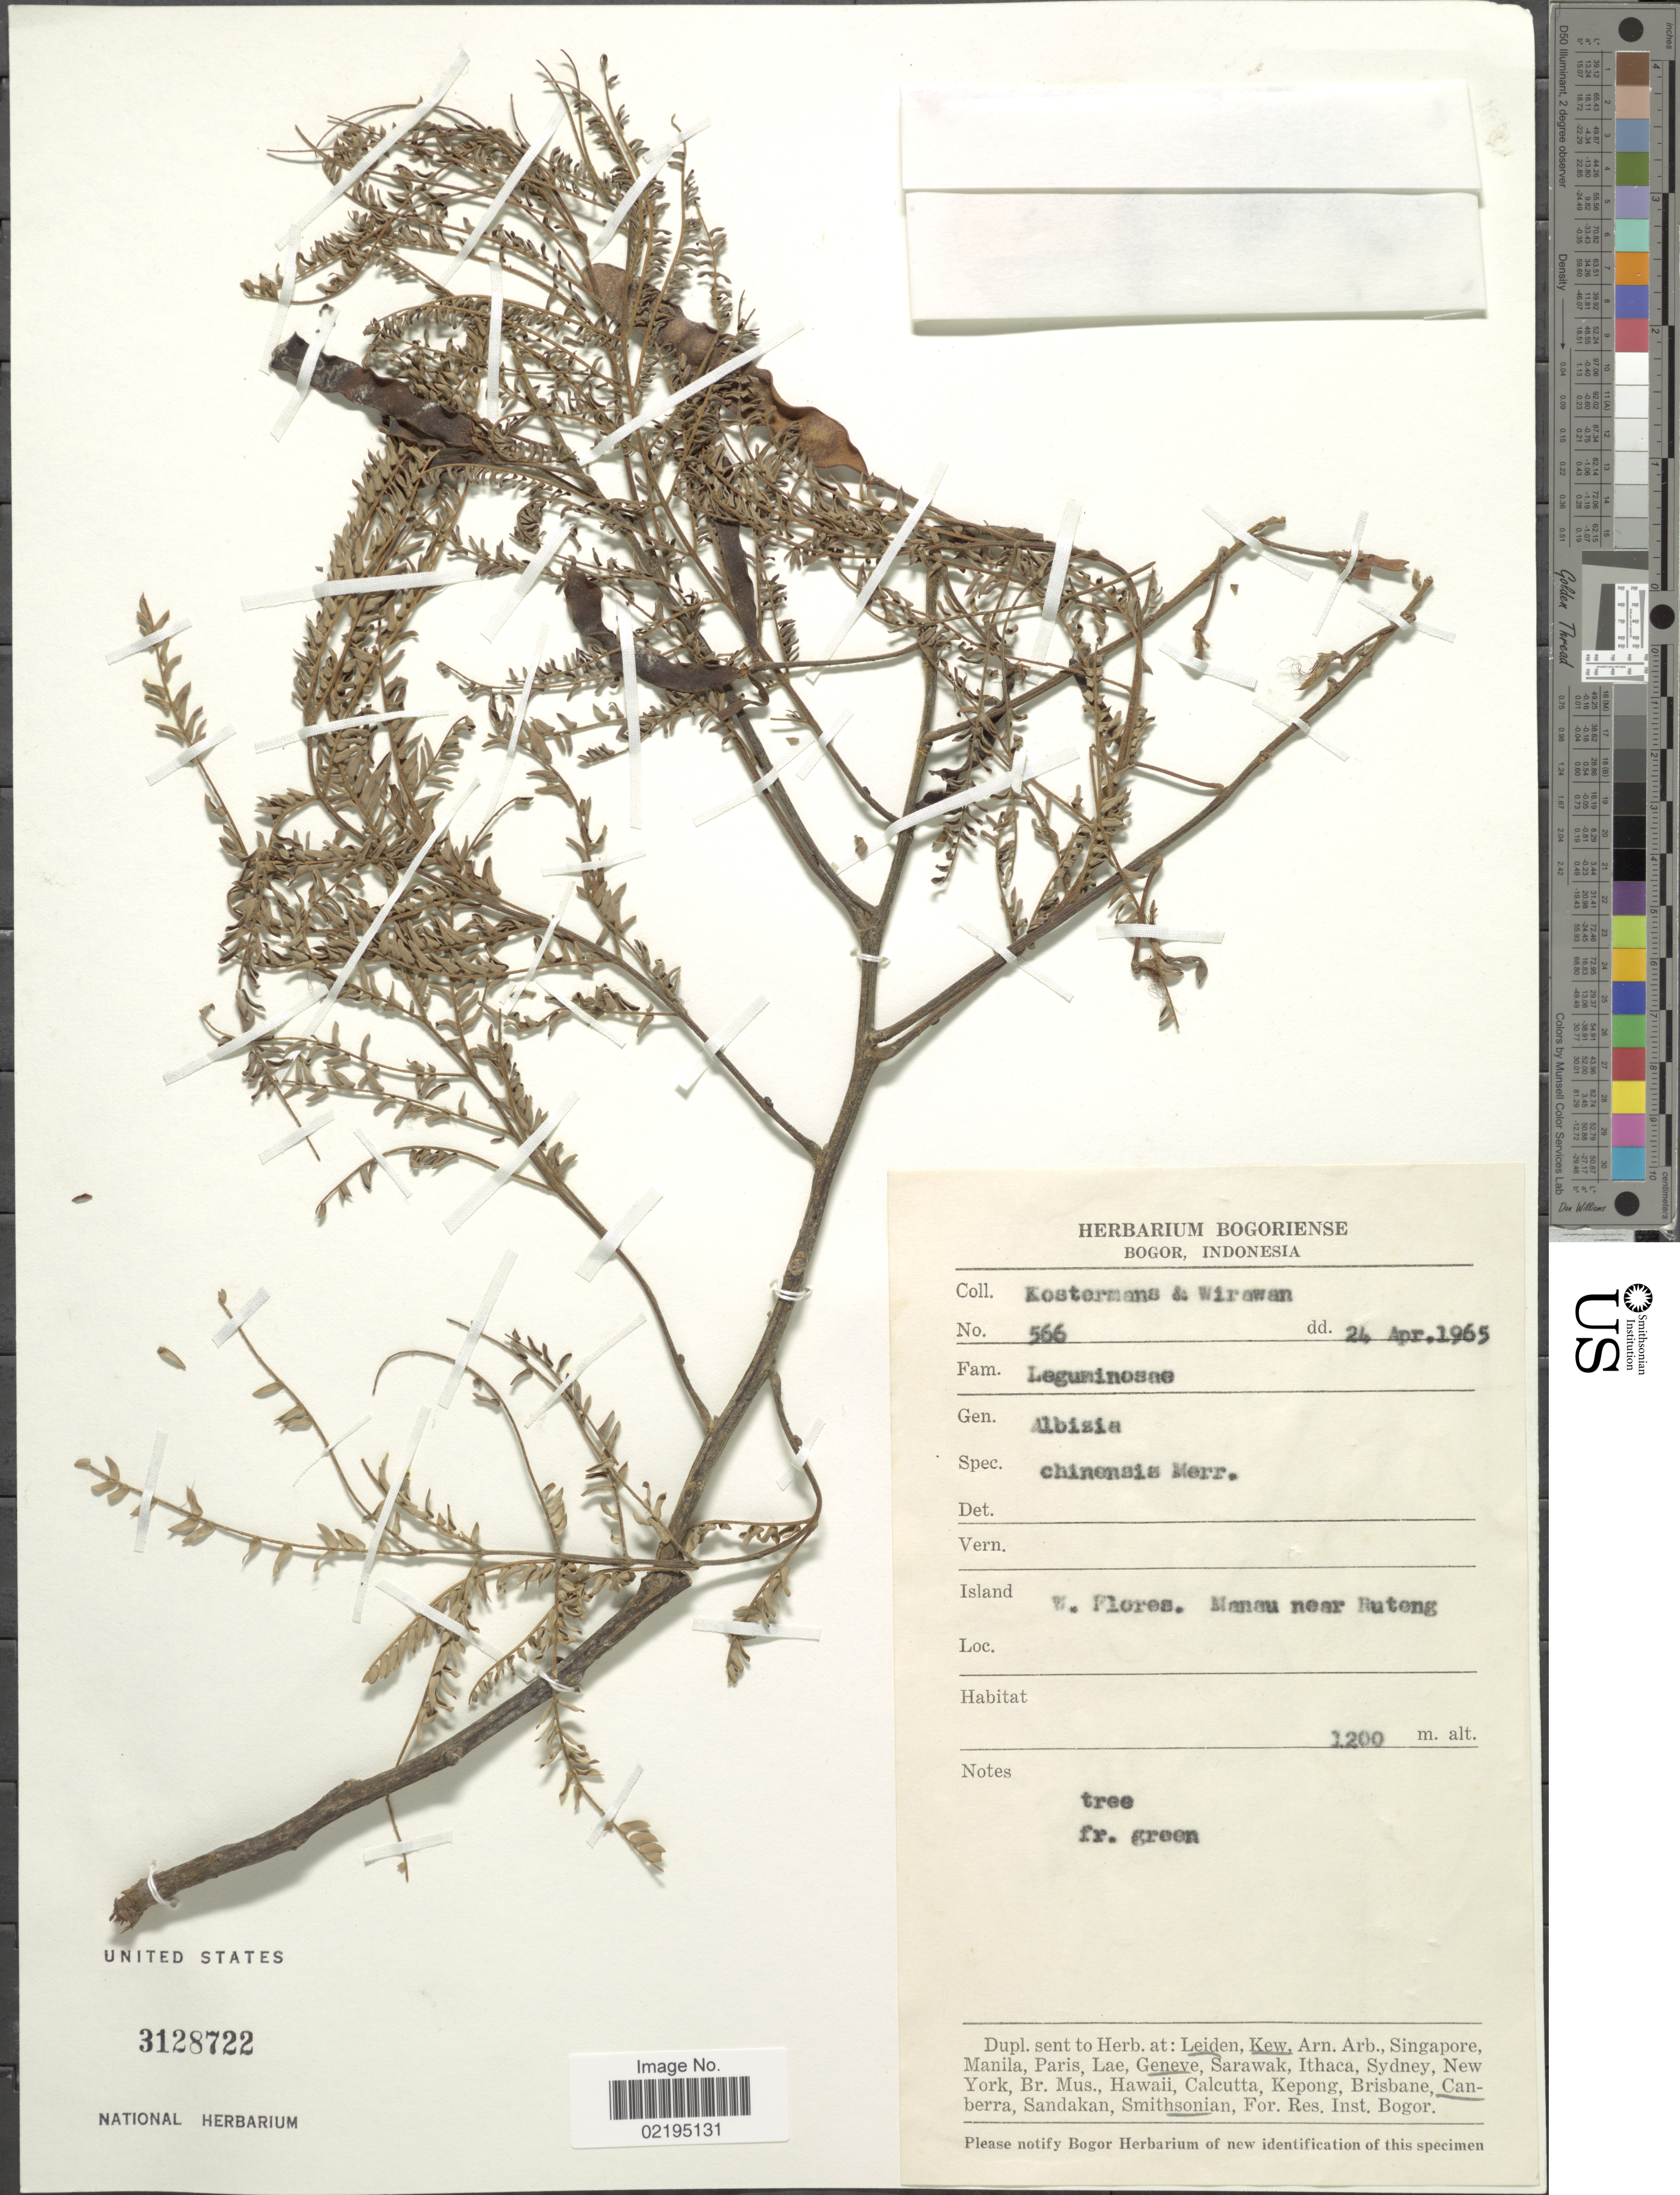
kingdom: Plantae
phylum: Tracheophyta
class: Magnoliopsida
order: Fabales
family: Fabaceae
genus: Albizia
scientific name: Albizia chinensis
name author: (Osbeck) Merr.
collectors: A. J. G. Kostermans & -. Wirawan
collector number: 566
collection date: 1965-04-24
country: Indonesia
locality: W. Flores, Manau near Ruteng. [interpreted]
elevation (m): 1200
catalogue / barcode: US 3128722